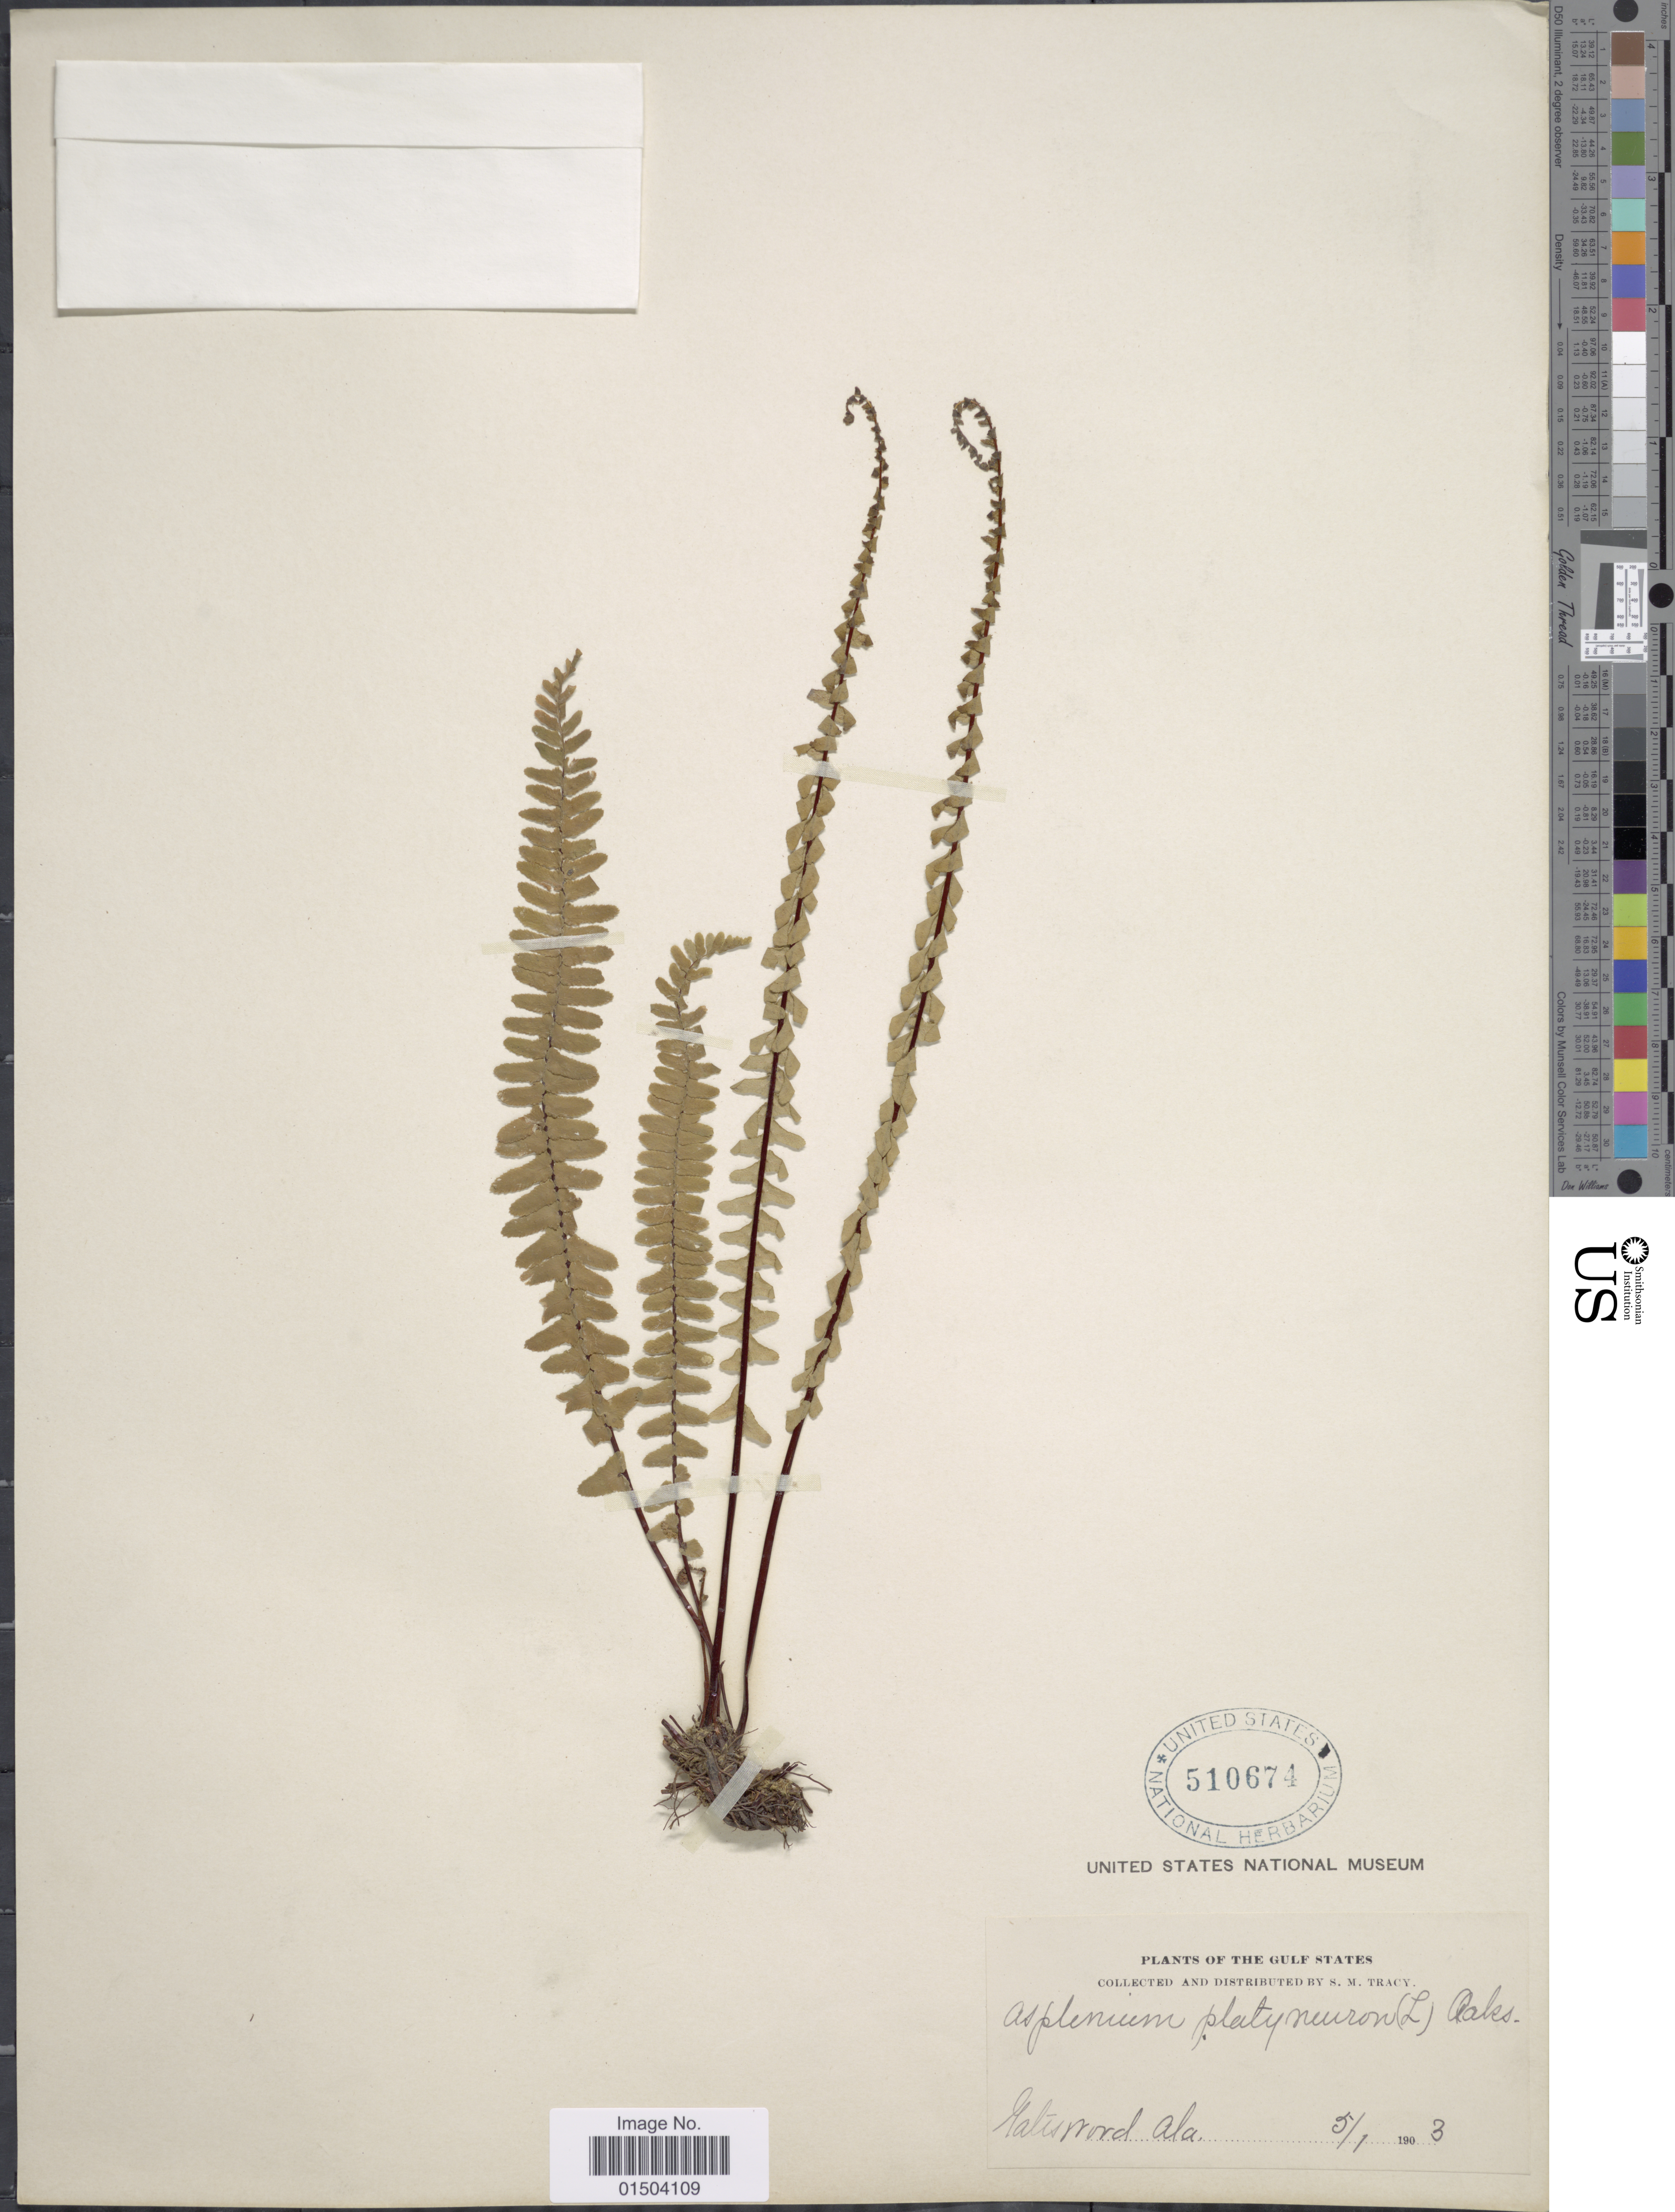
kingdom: Plantae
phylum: Tracheophyta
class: Polypodiopsida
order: Polypodiales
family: Aspleniaceae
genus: Asplenium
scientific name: Asplenium platyneuron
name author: (L.) Britton, Stearns & Poggenb.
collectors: S. Stracy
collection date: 1903-05-03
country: United States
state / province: Alabama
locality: Gulf States. Gateswood.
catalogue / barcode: US 510674